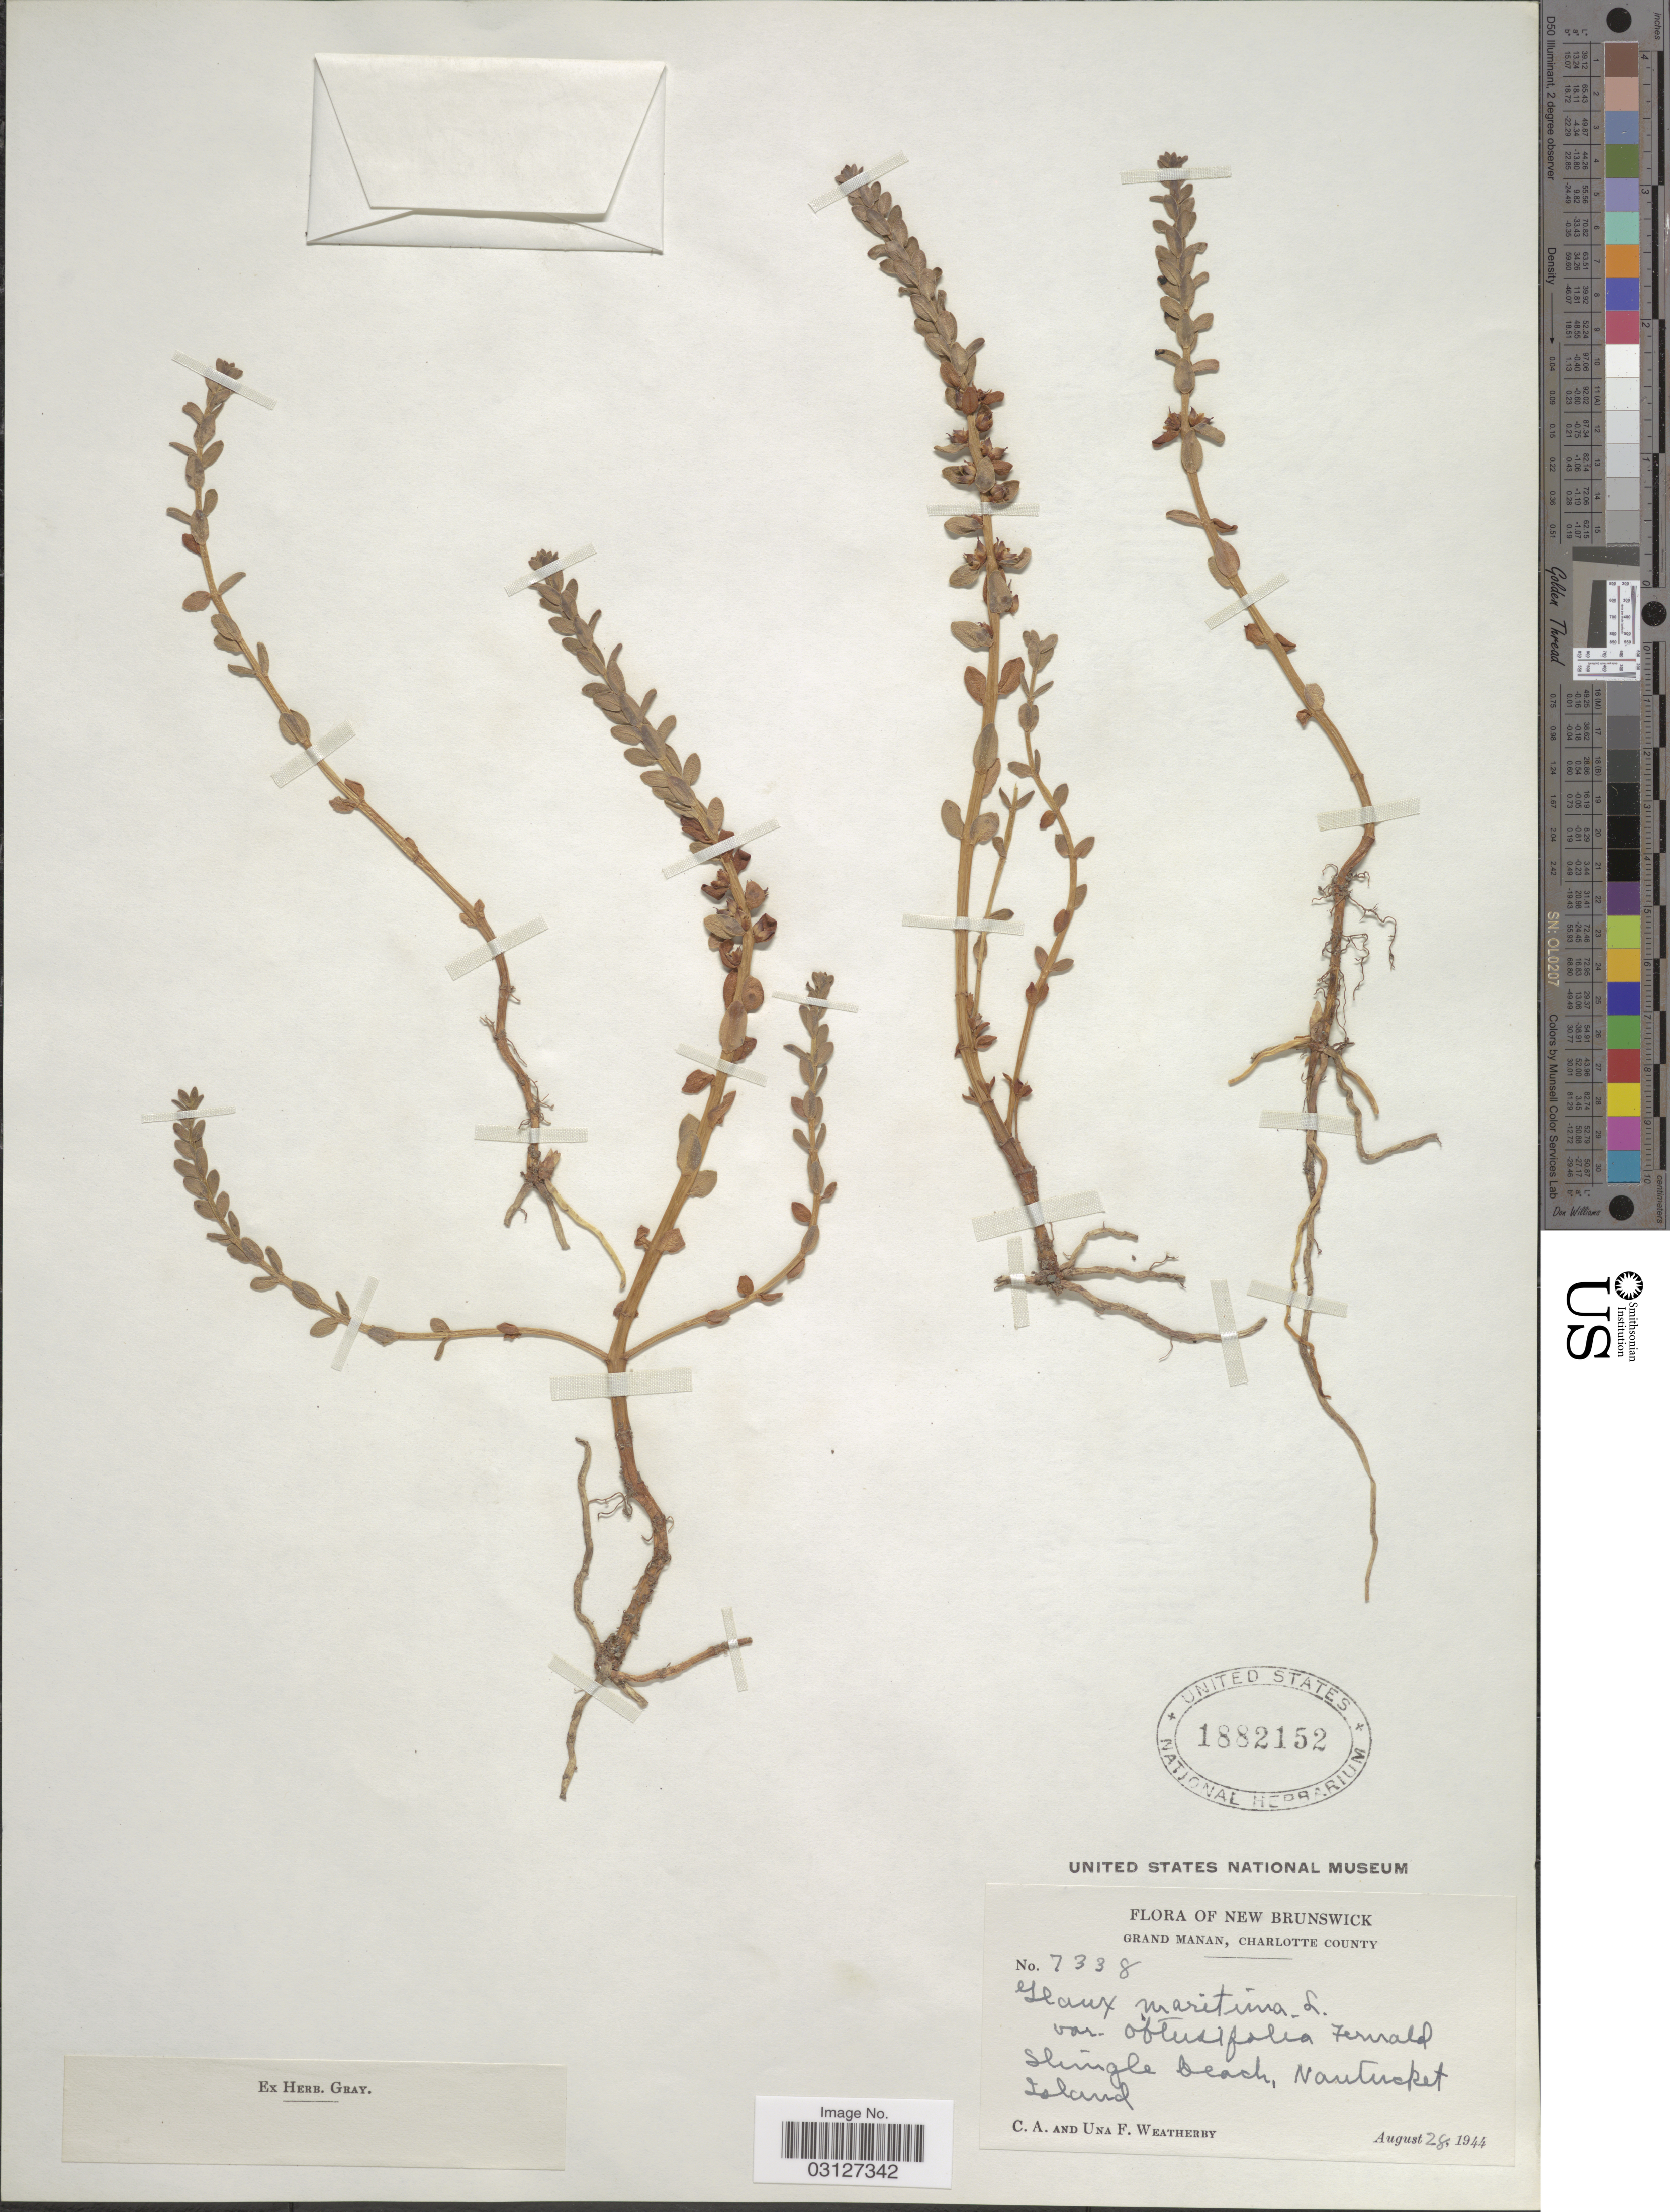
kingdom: Plantae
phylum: Tracheophyta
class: Magnoliopsida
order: Ericales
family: Primulaceae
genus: Glaux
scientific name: Glaux maritima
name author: L.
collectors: C. A. Weatherby & U. Weatherby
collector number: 7338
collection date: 1944-08-28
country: Canada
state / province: New Brunswick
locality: Grand Manan, Charlotte County, Shingle beach, Nantucket Island.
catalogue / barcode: US 1882152